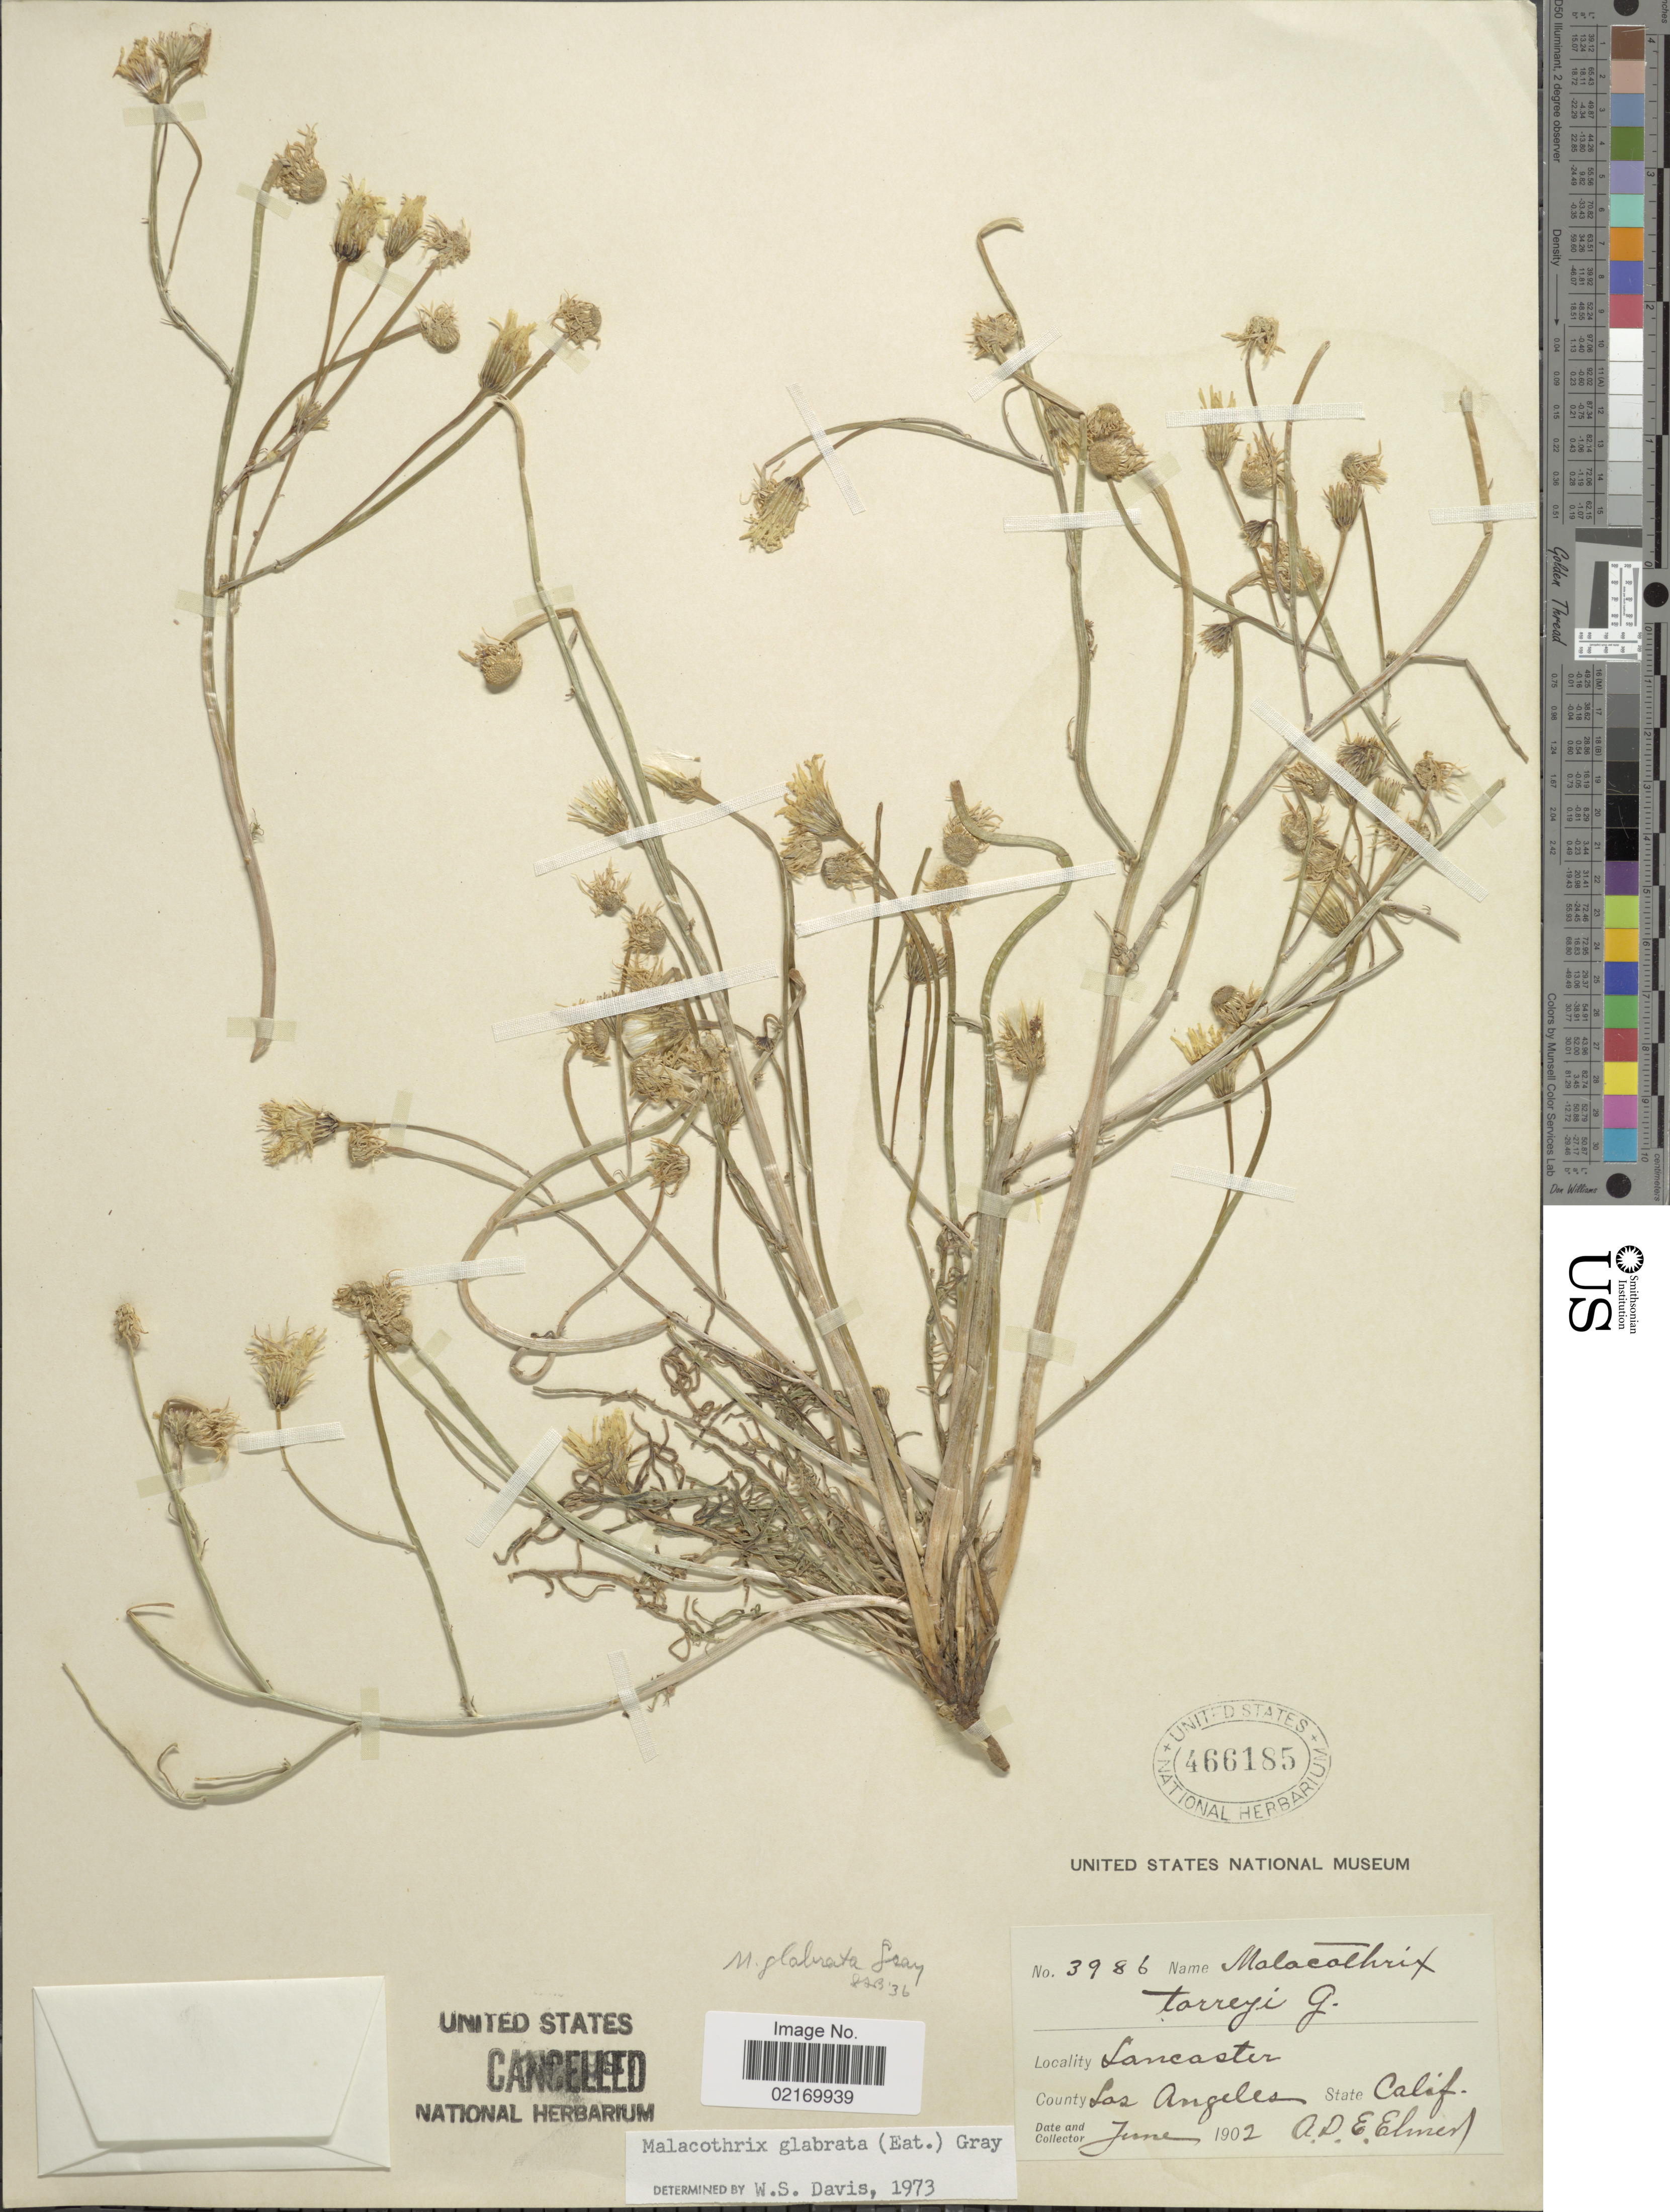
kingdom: Plantae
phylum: Tracheophyta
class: Magnoliopsida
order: Asterales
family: Asteraceae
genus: Malacothrix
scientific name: Malacothrix glabrata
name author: (A. Gray ex D.C. Eaton) A. Gray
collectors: A. D. E. Elmer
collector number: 3986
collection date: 1902-06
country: United States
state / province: California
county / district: Los Angeles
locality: Lancaster, County Los Angeles, State Calif.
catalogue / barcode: US 466185